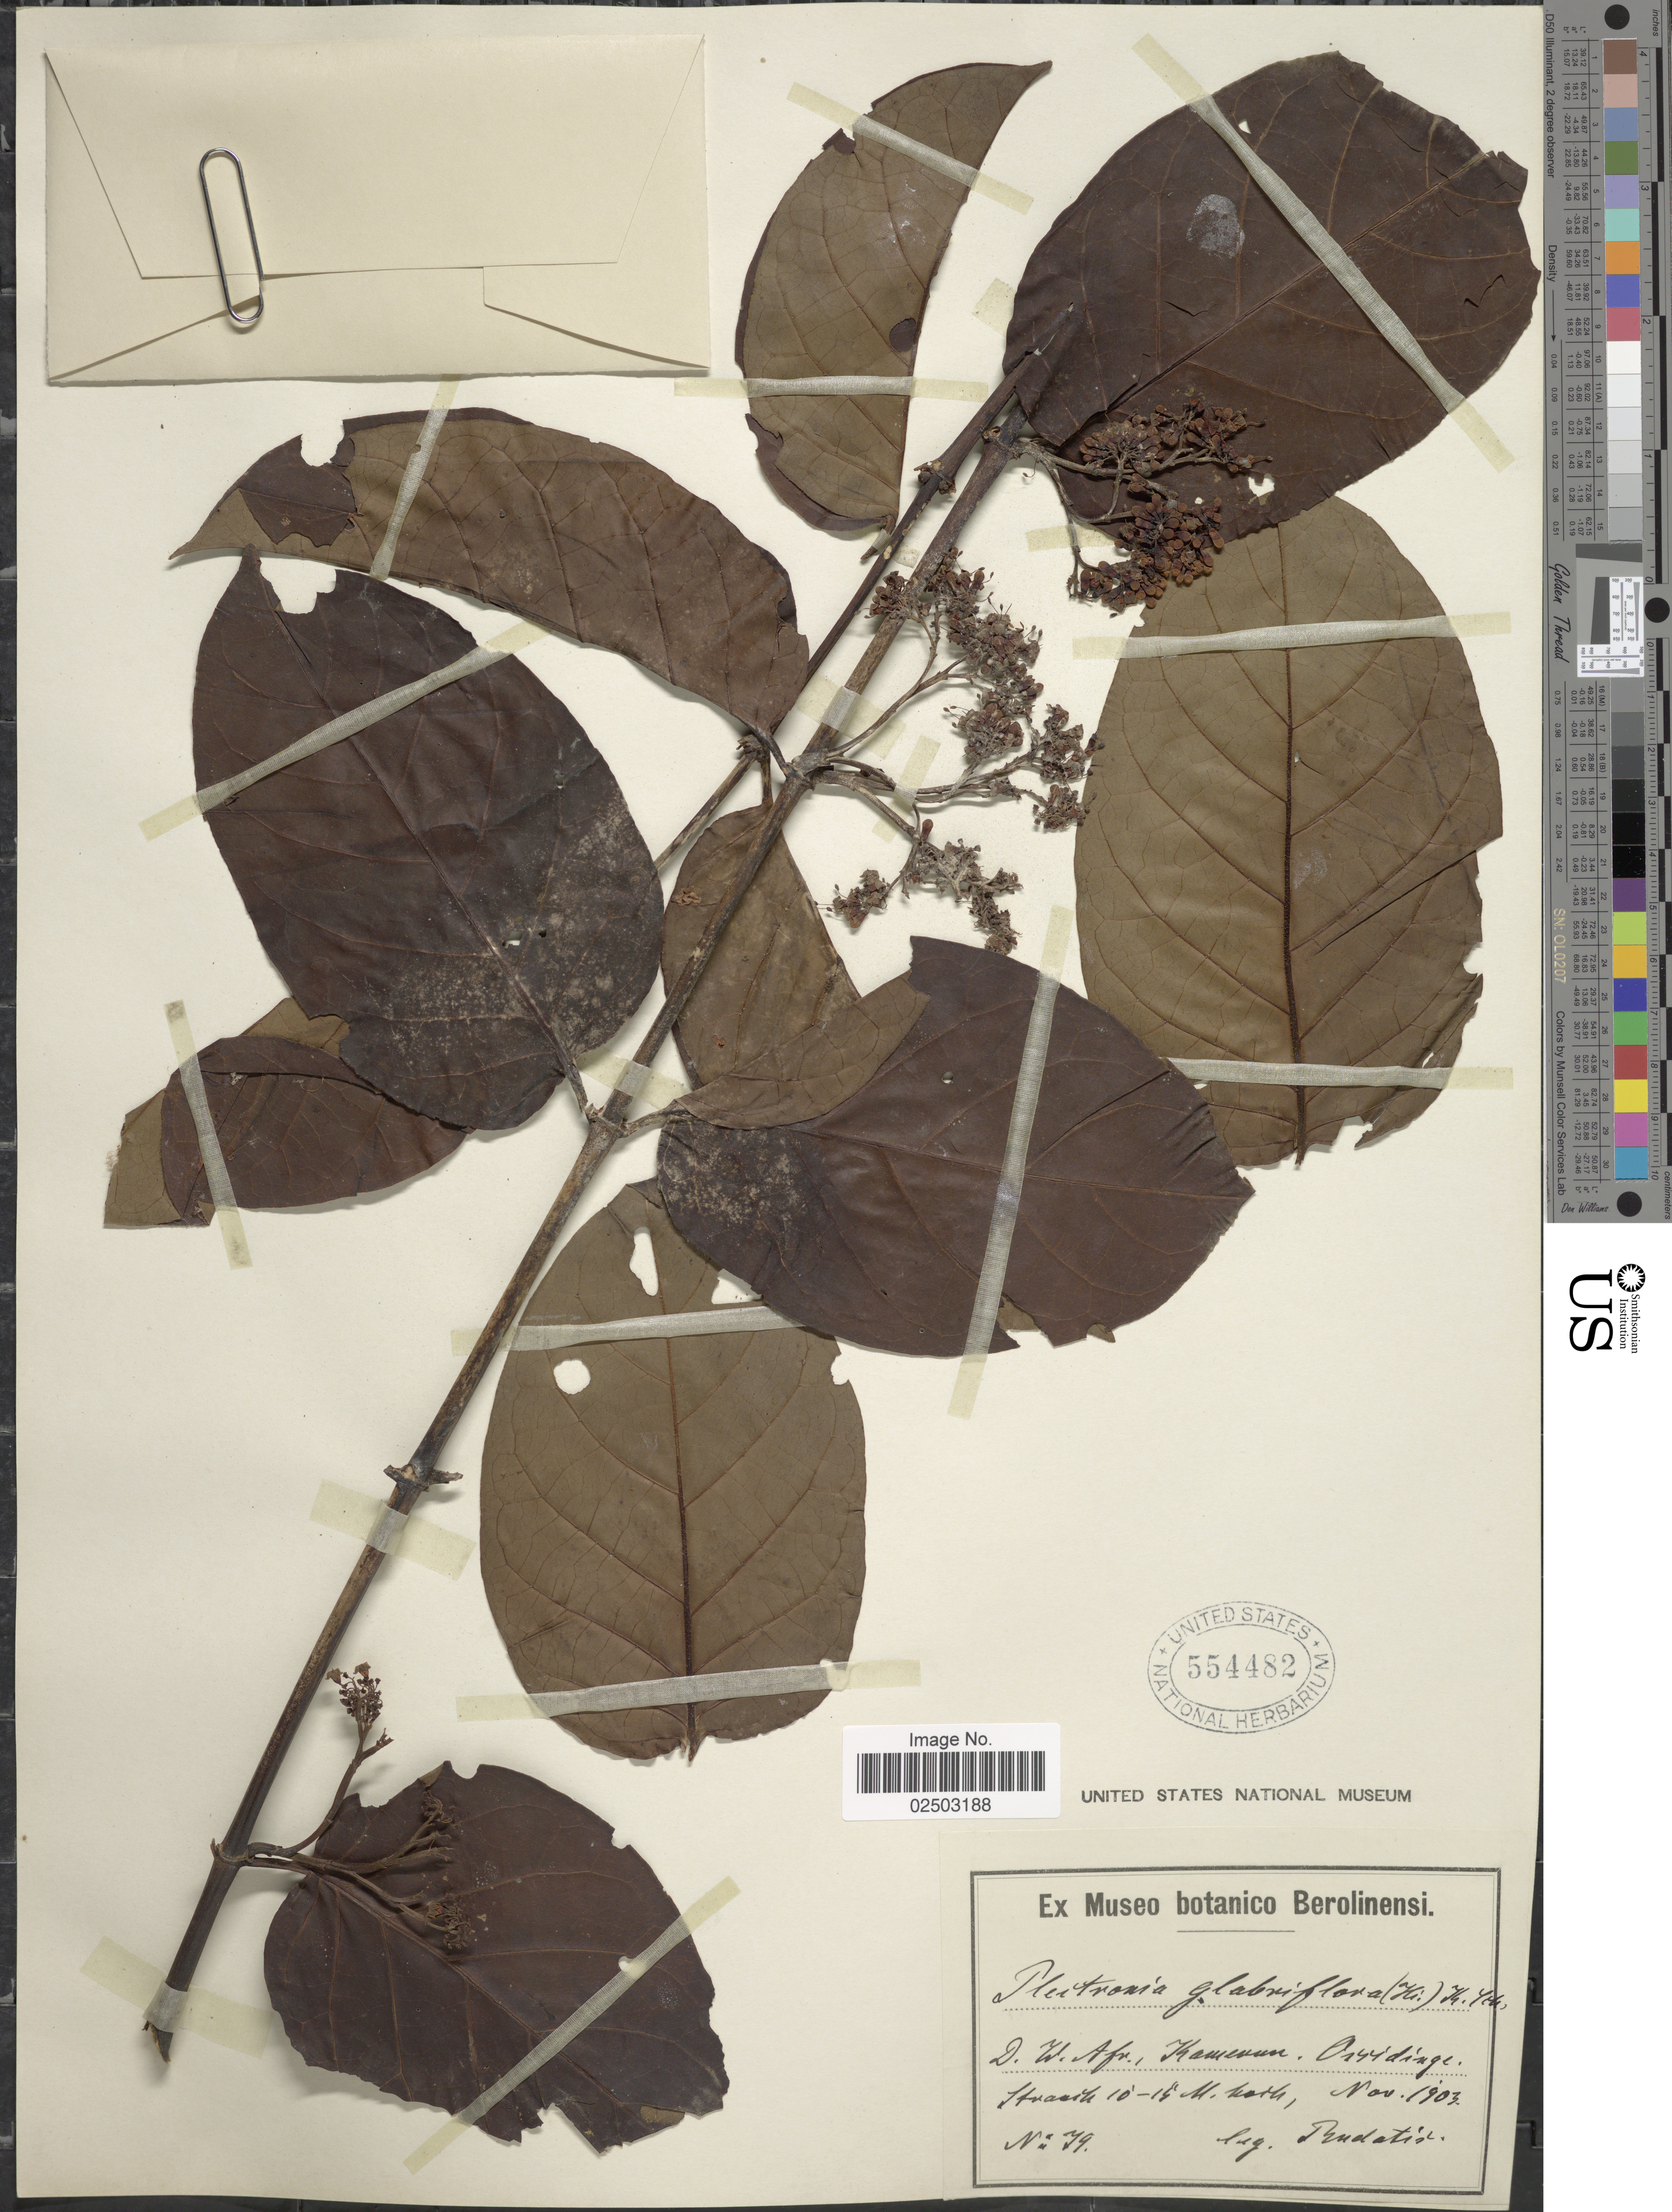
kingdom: Plantae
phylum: Tracheophyta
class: Magnoliopsida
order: Gentianales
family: Rubiaceae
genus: Canthium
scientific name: Canthium glabriflorum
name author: Hiern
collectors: Rudatis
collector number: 79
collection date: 1903-11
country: Cameroon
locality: D.w. Afr., Kaerun, Oiridinge, Straite, north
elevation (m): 10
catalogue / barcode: US 554482